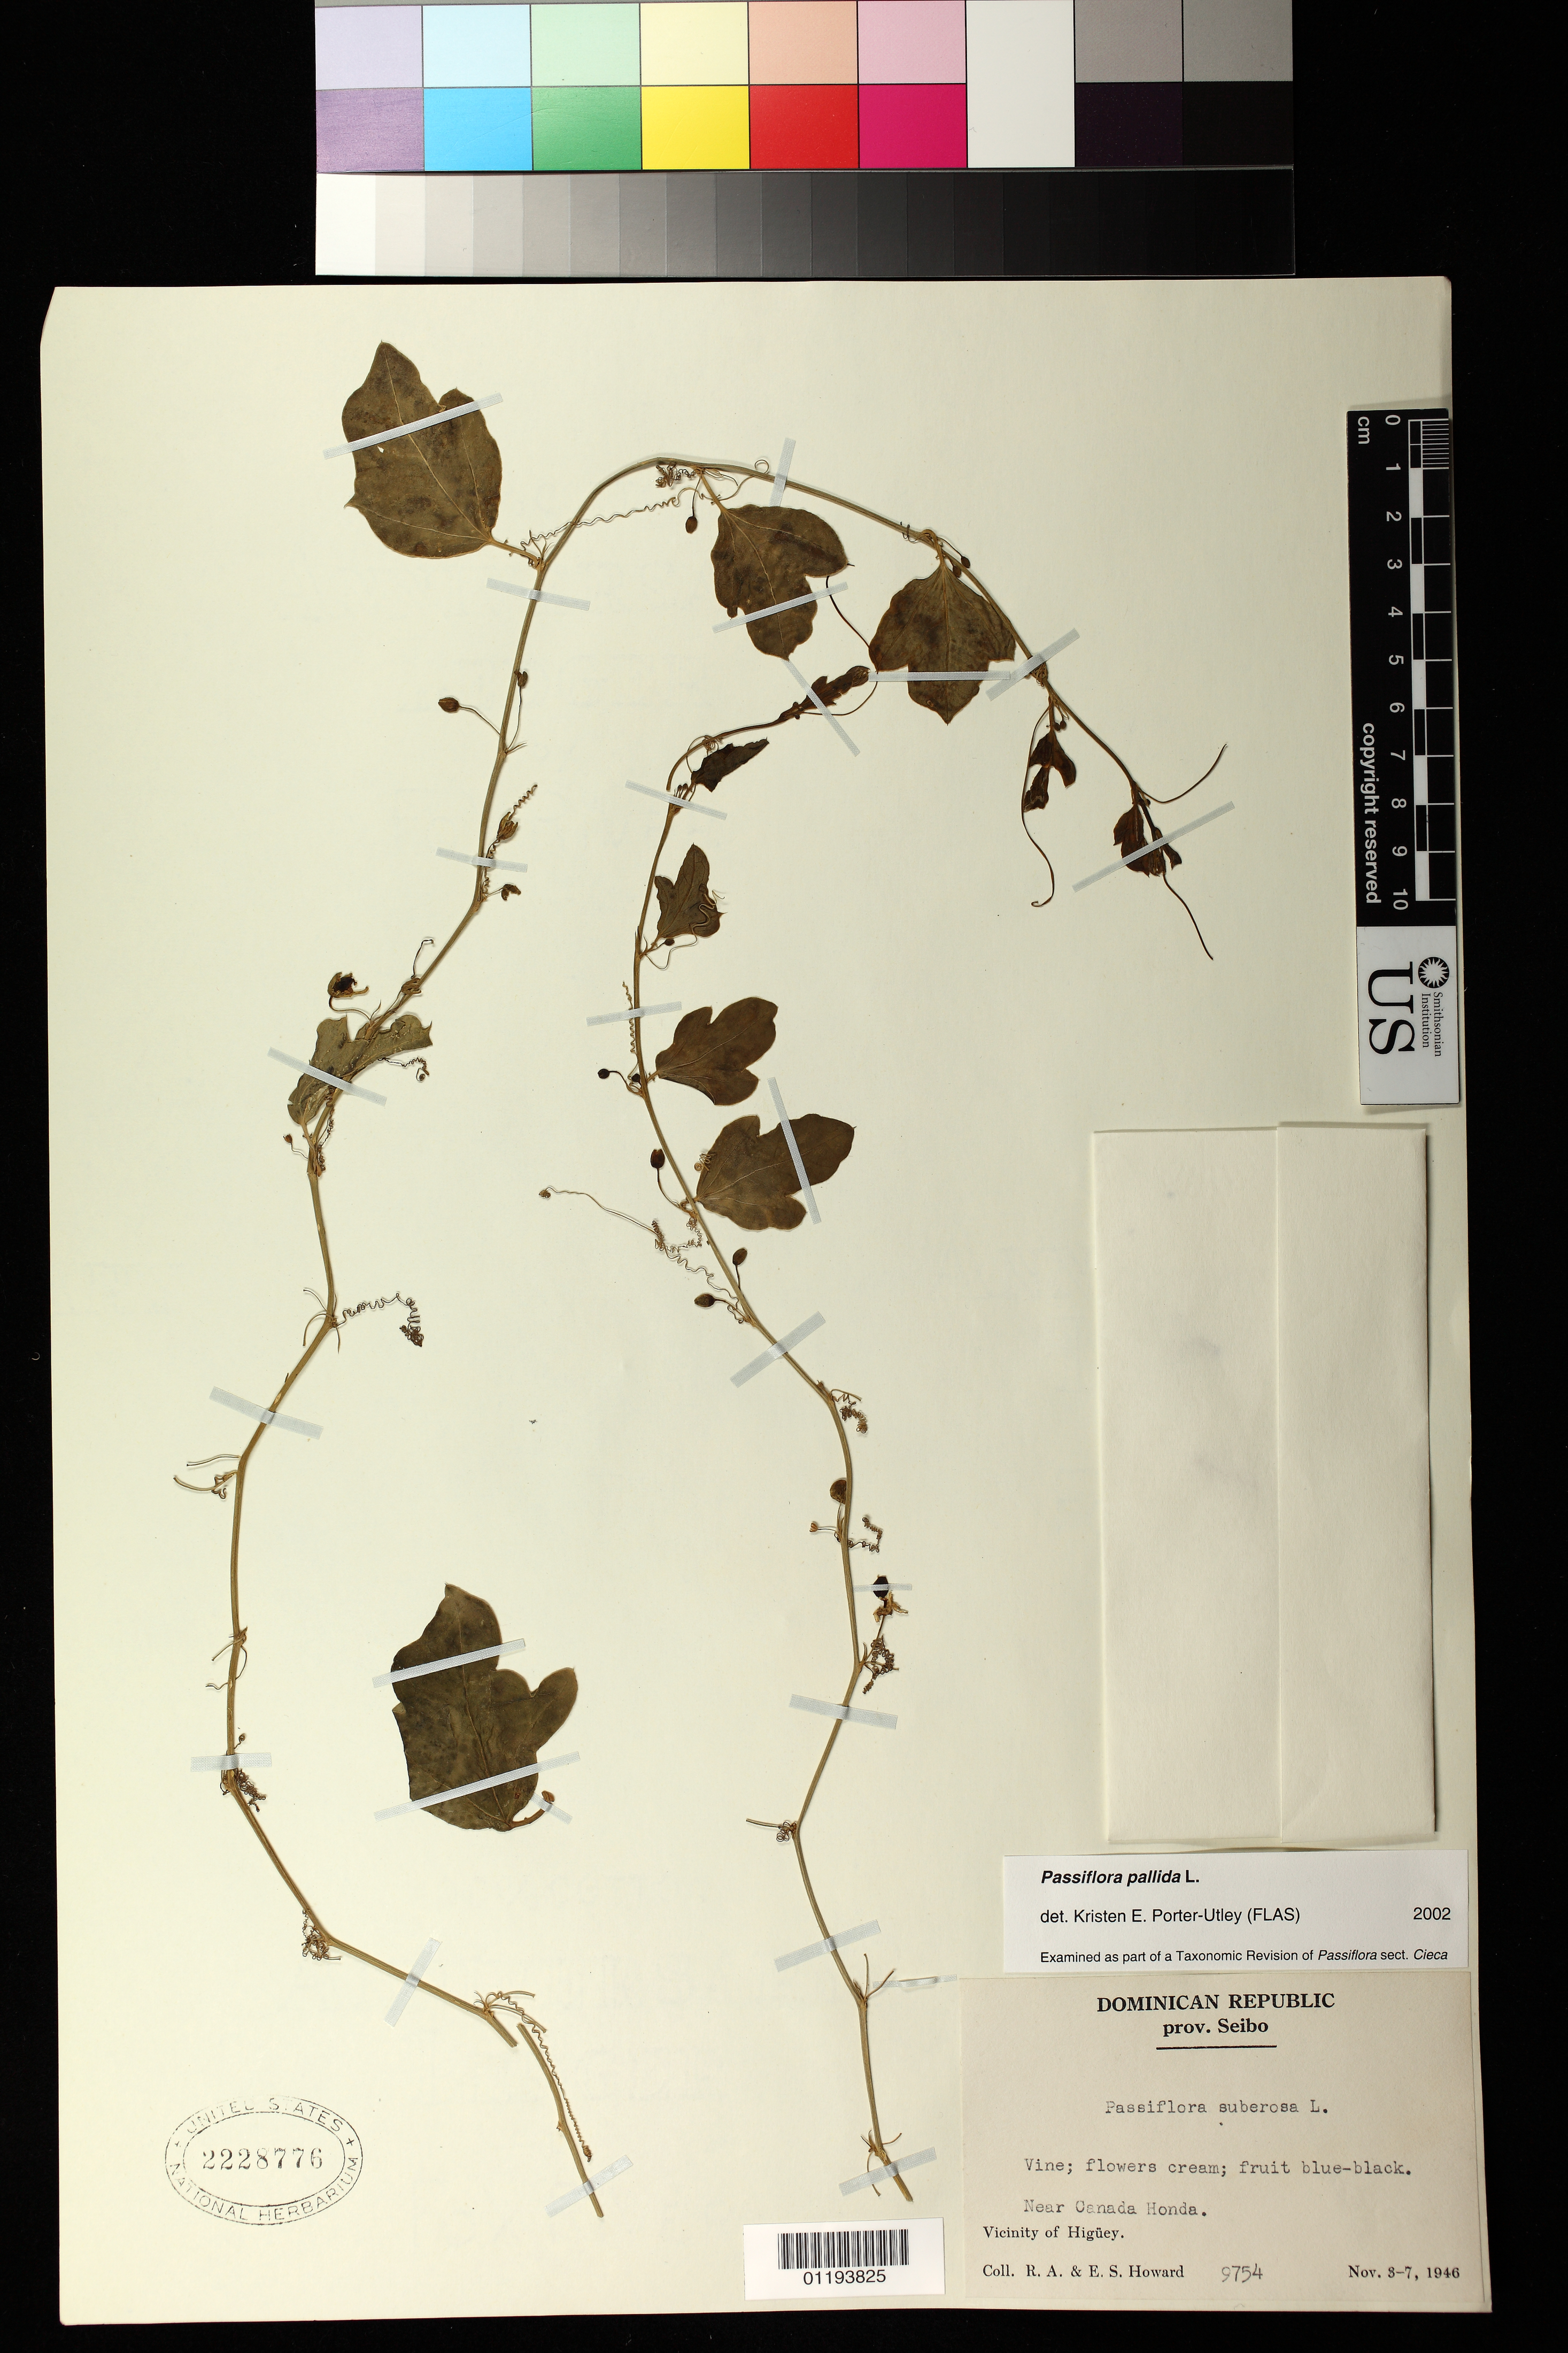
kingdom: Plantae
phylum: Tracheophyta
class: Magnoliopsida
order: Malpighiales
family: Passifloraceae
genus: Passiflora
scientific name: Passiflora pallida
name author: L.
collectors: R. A. Howard & E. S. Howard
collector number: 9754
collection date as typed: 1946 Nov 03 1946 Nov 07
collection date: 1946-11-03/1946-11-07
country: Dominican Republic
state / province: El Seibo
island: Hispaniola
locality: Vicinity of Higuey: Near Canada Honda.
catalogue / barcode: US 2228776